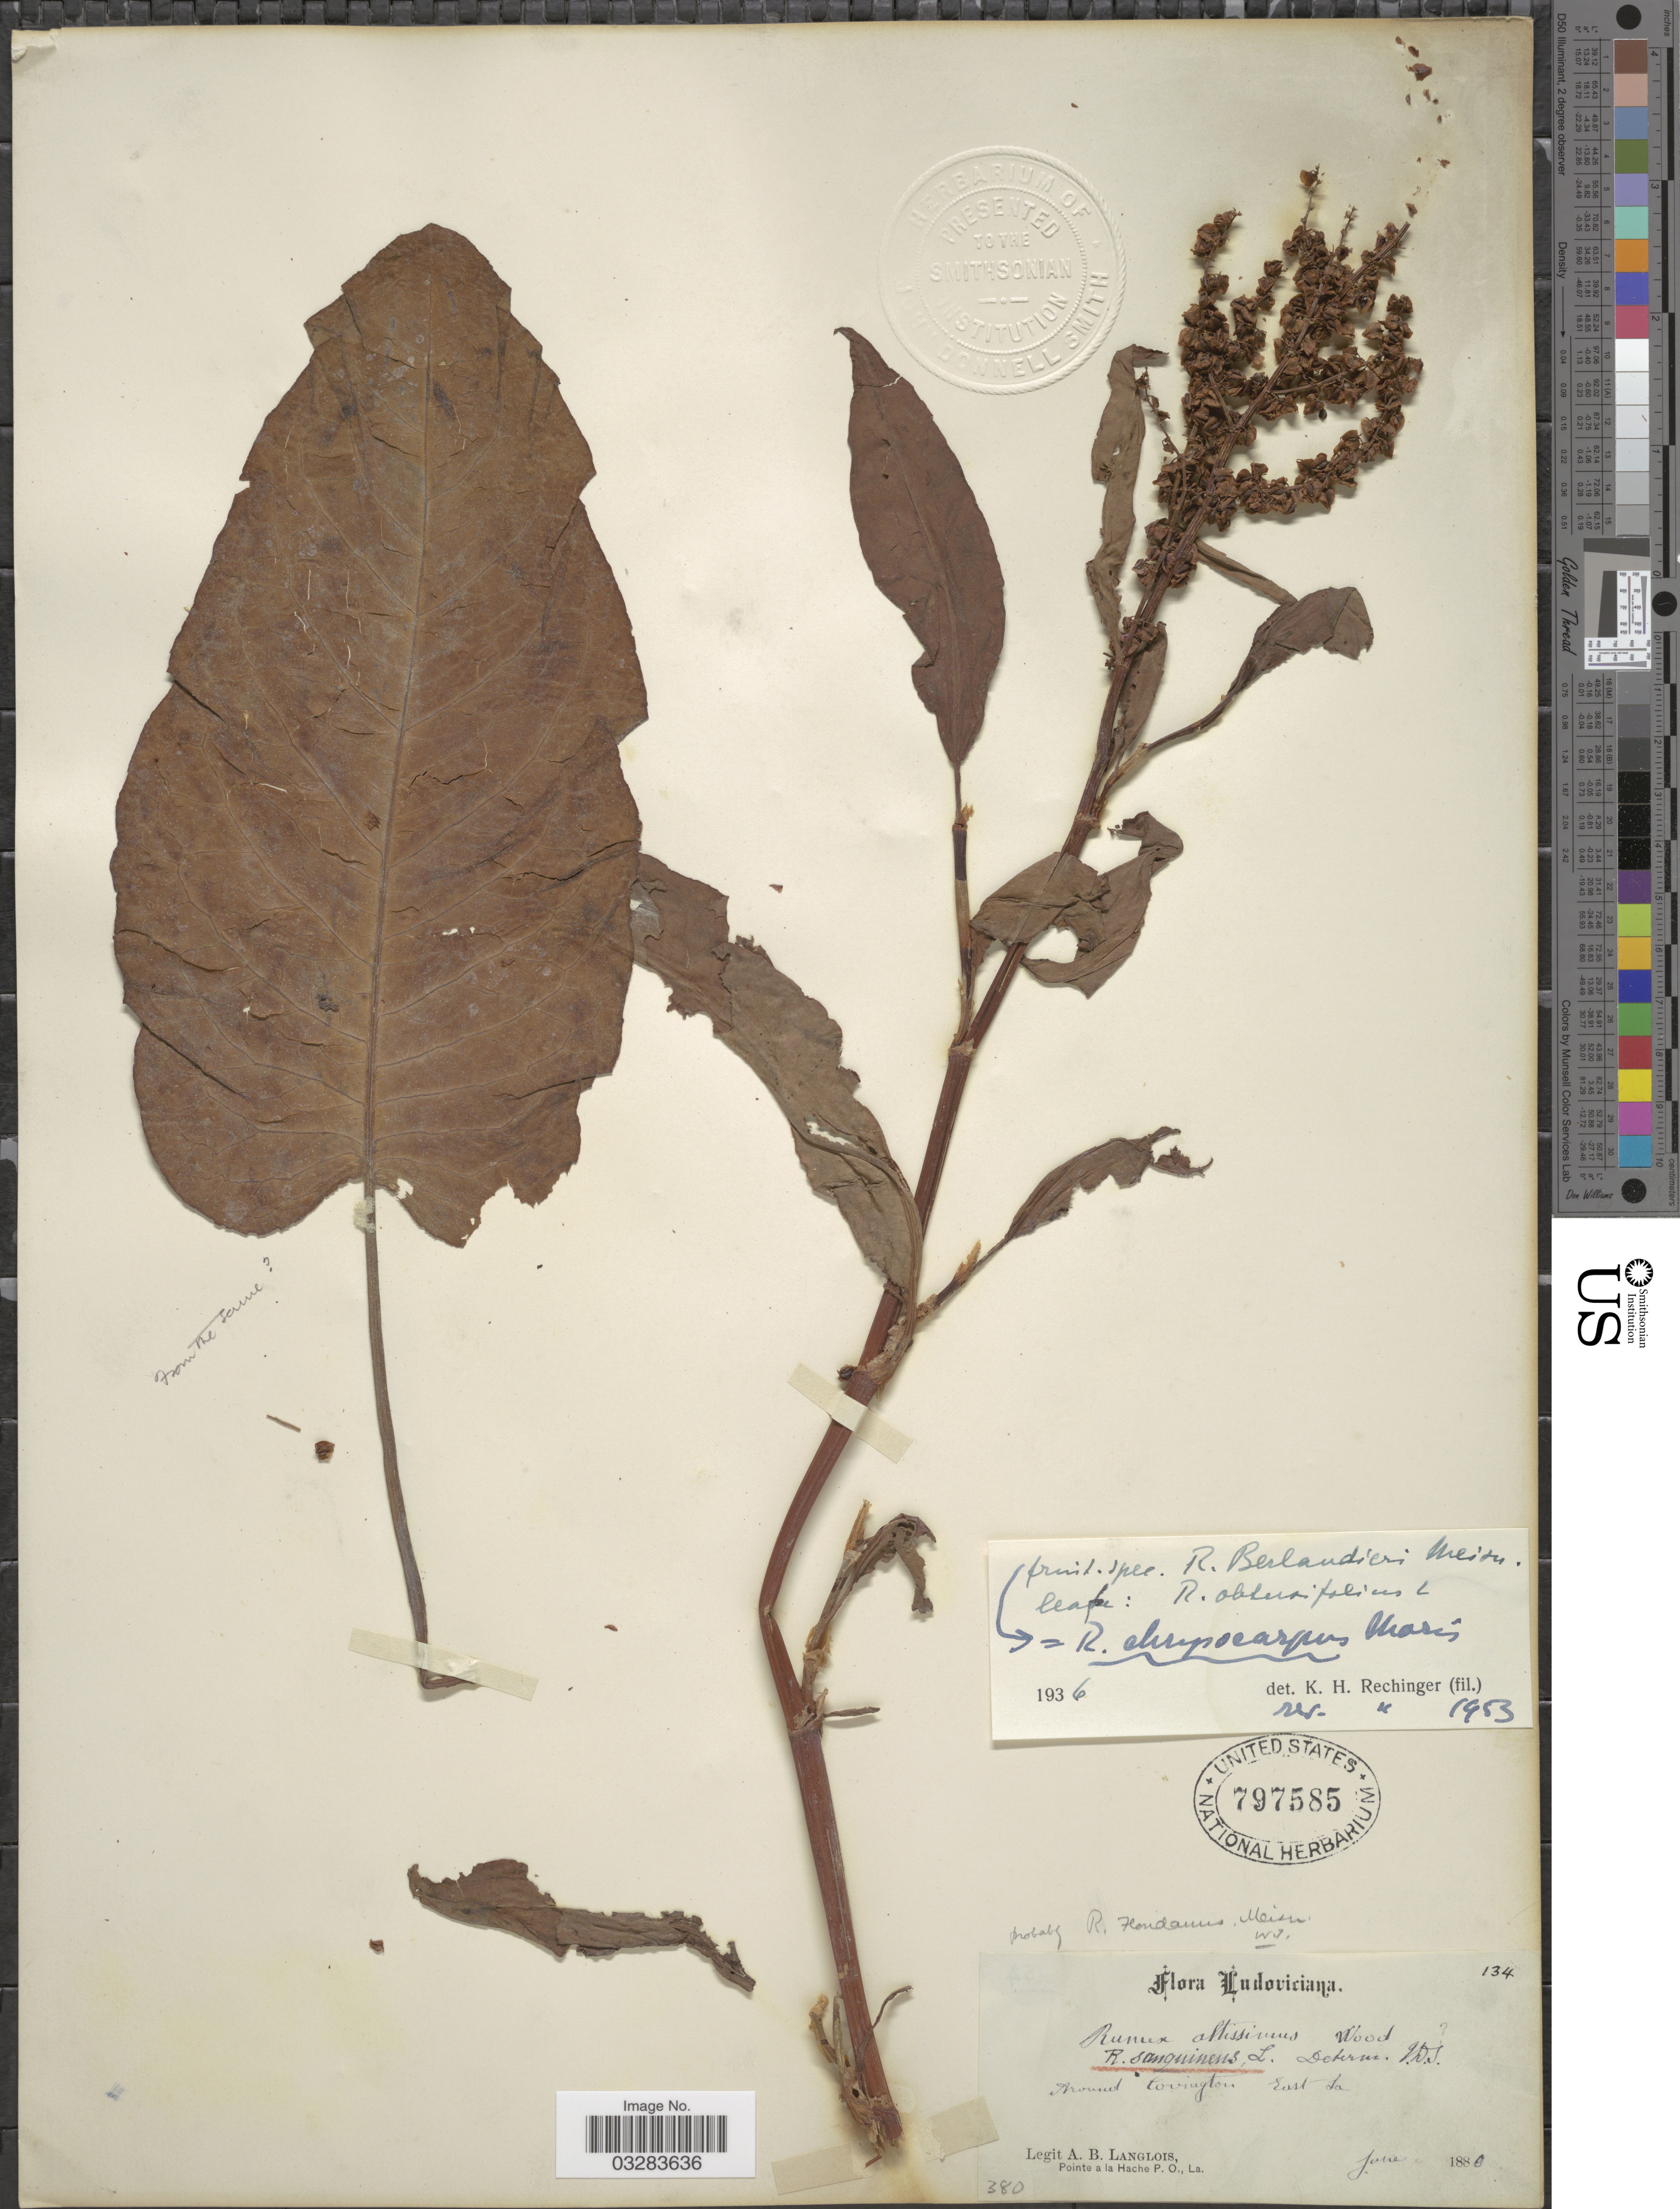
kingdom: Plantae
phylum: Tracheophyta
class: Magnoliopsida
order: Caryophyllales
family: Polygonaceae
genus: Rumex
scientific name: Rumex chrysocarpus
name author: Moris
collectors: A. Langlois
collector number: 380/134?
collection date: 1880-06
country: United States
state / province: Louisiana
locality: Around Covington, East La.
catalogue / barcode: US 797585